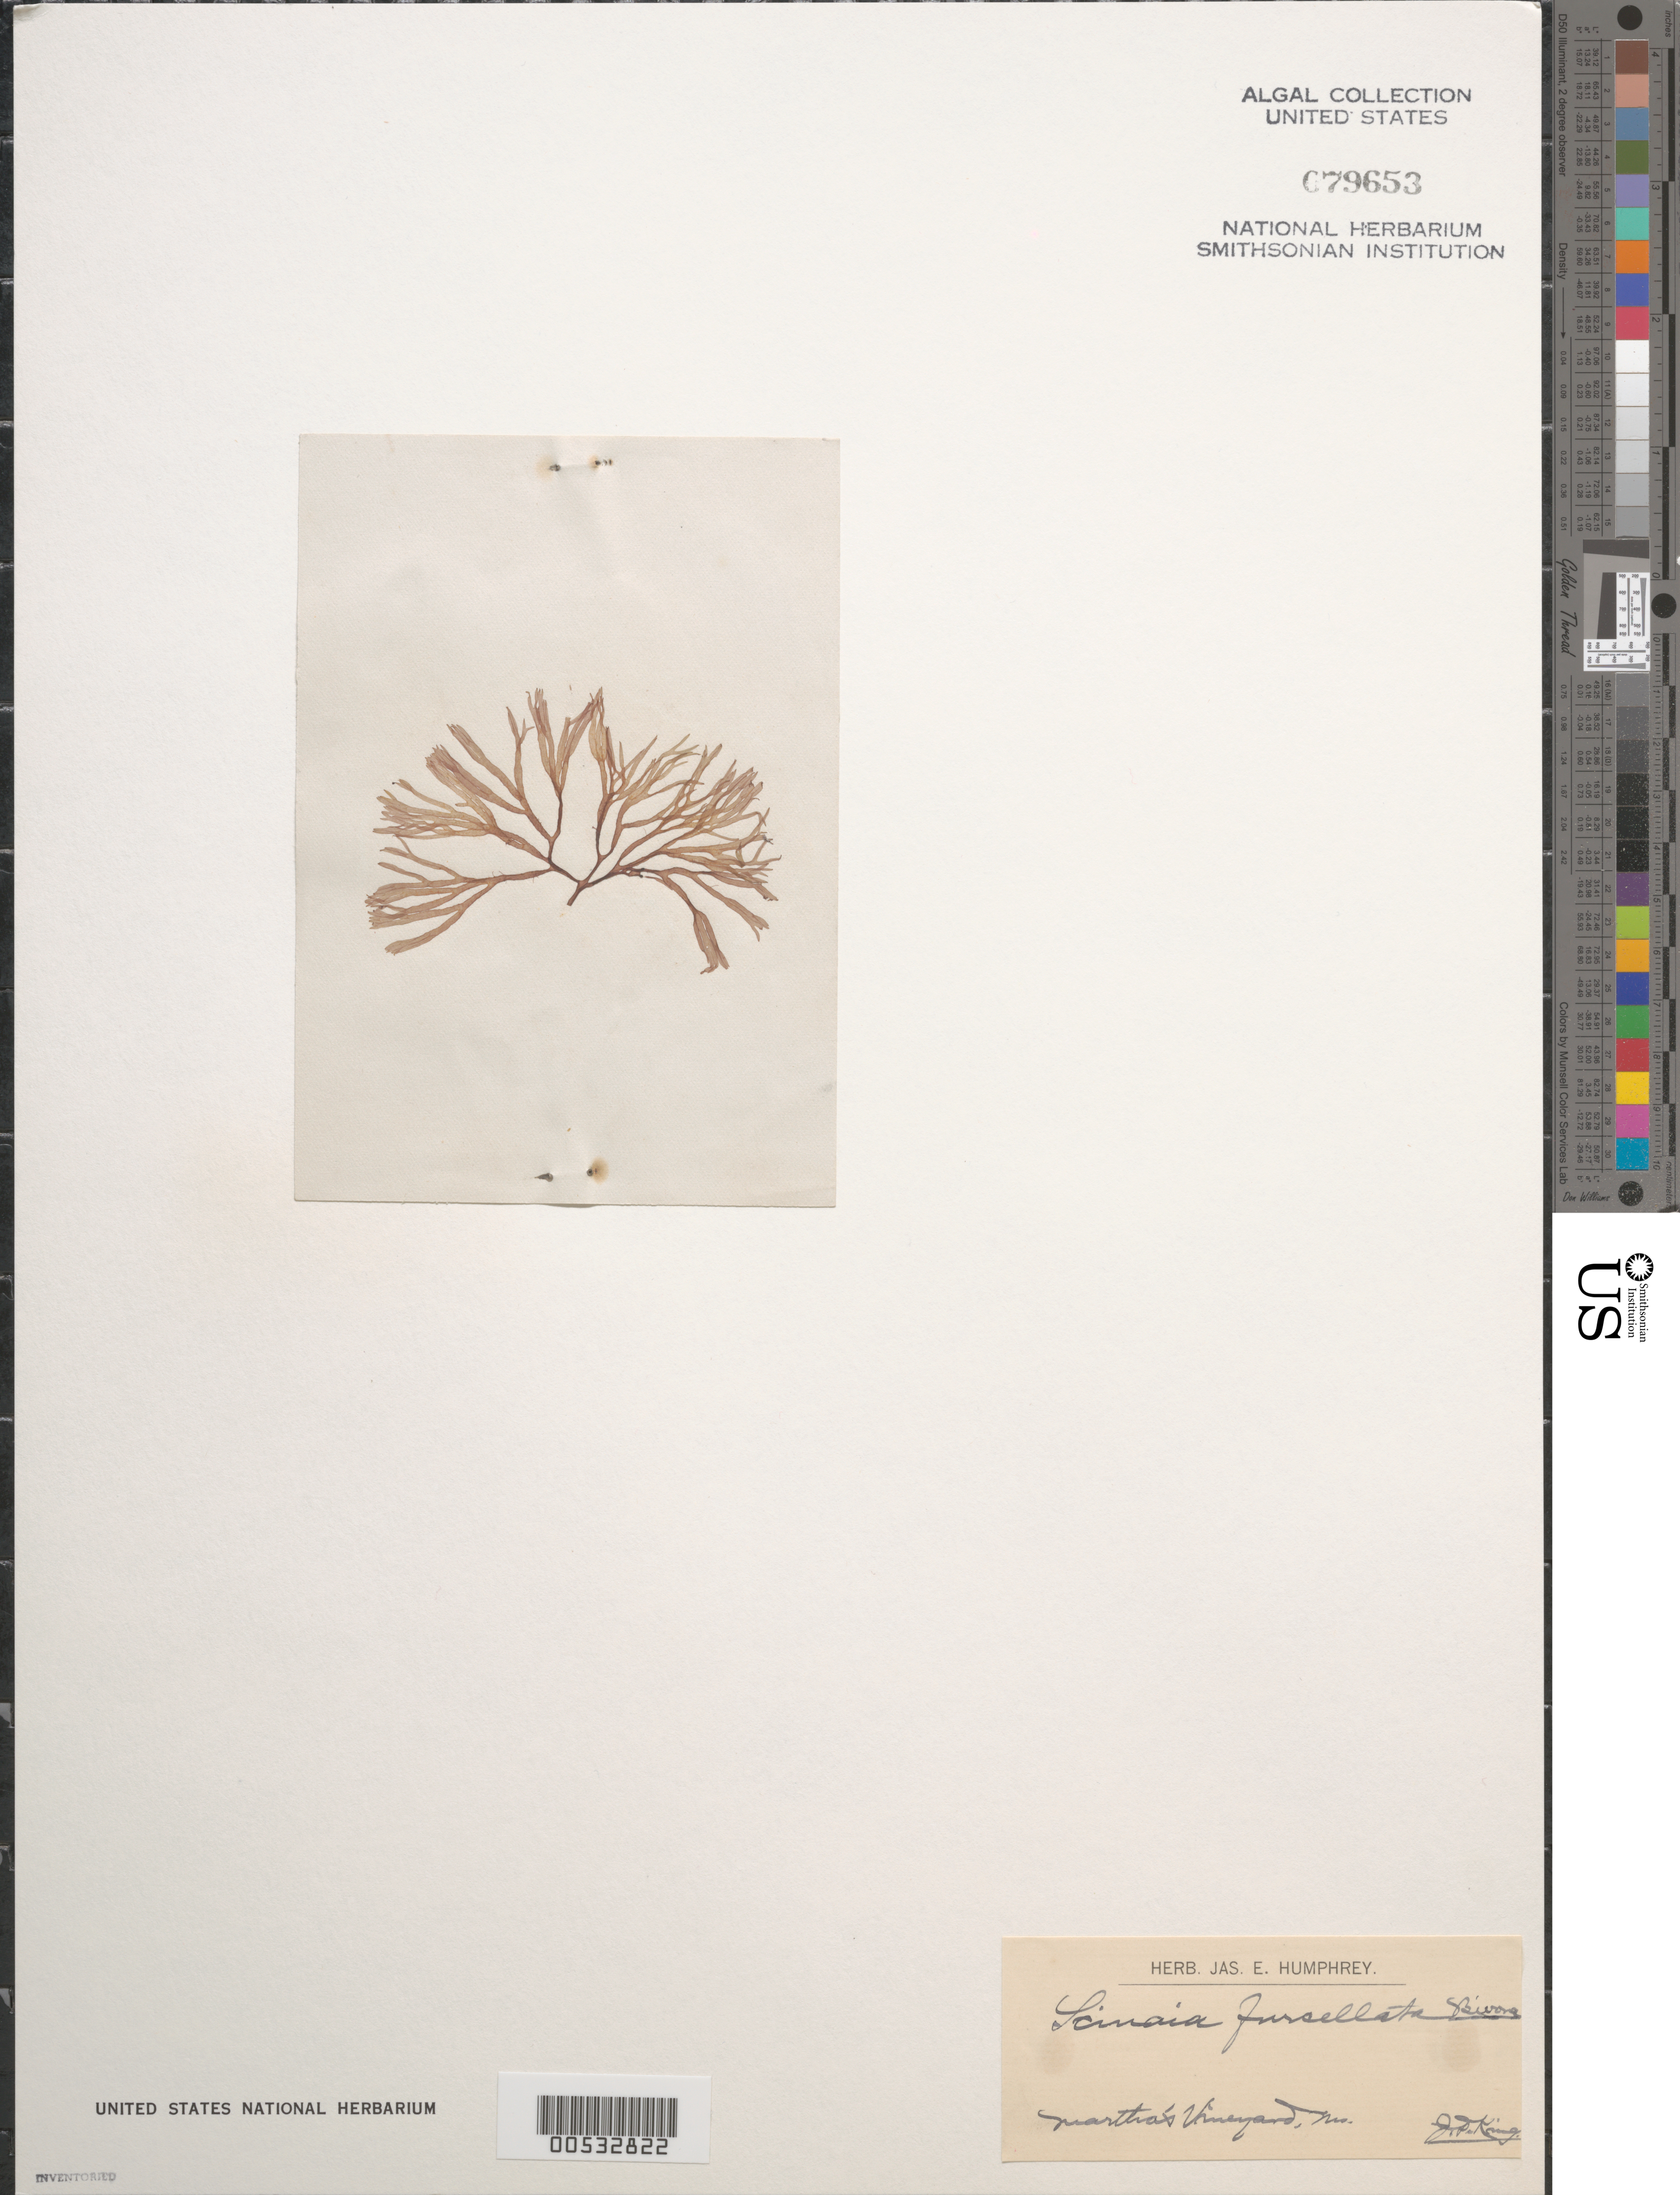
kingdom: Plantae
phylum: Rhodophyta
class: Florideophyceae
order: Nemaliales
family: Scinaiaceae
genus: Scinaia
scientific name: Scinaia furcellata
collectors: J. D. King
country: United States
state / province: Massachusetts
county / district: Dukes County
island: Martha's Vineyard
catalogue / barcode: US 79653